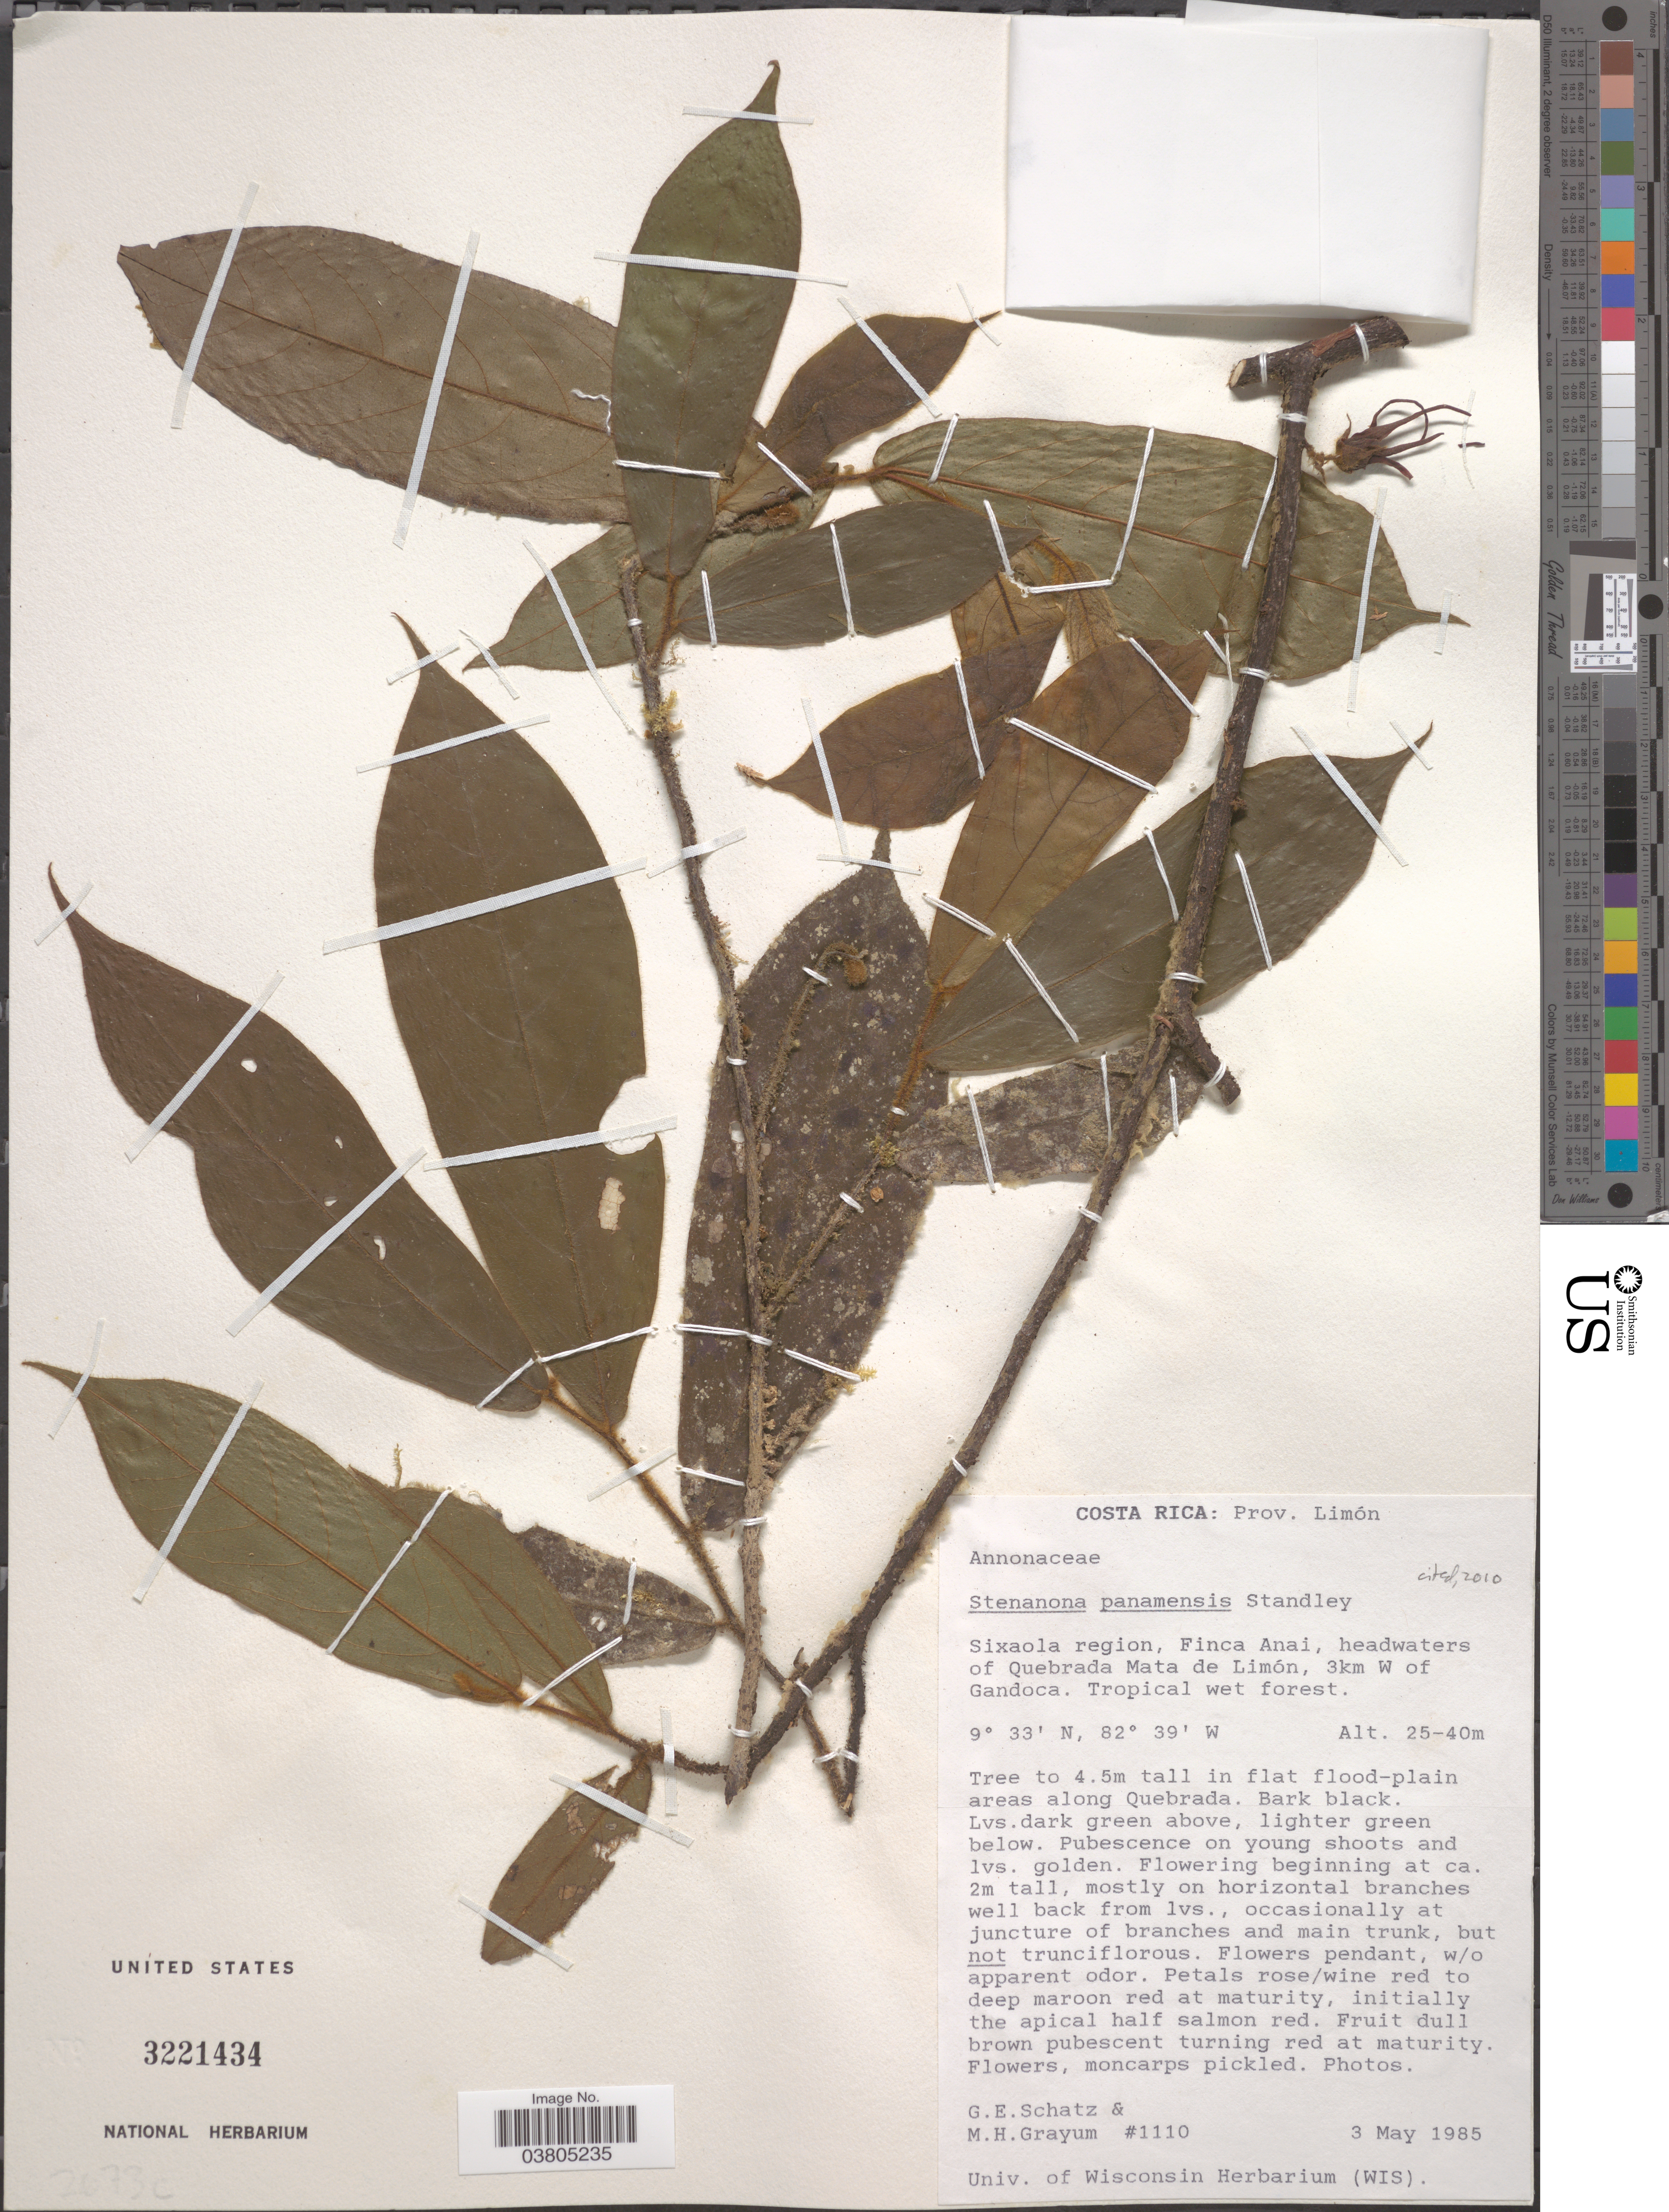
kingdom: Plantae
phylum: Tracheophyta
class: Magnoliopsida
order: Magnoliales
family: Annonaceae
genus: Stenanona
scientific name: Stenanona panamensis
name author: Standl.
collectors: G. Schatz & M. H. Grayum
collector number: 1110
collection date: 1985-05-03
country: Costa Rica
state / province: Limón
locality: Sixaola region, Finca Anai, headwaters of Quebrada Mata de Limón, 3km W of Gandoca.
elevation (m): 25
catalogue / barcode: US 3221434